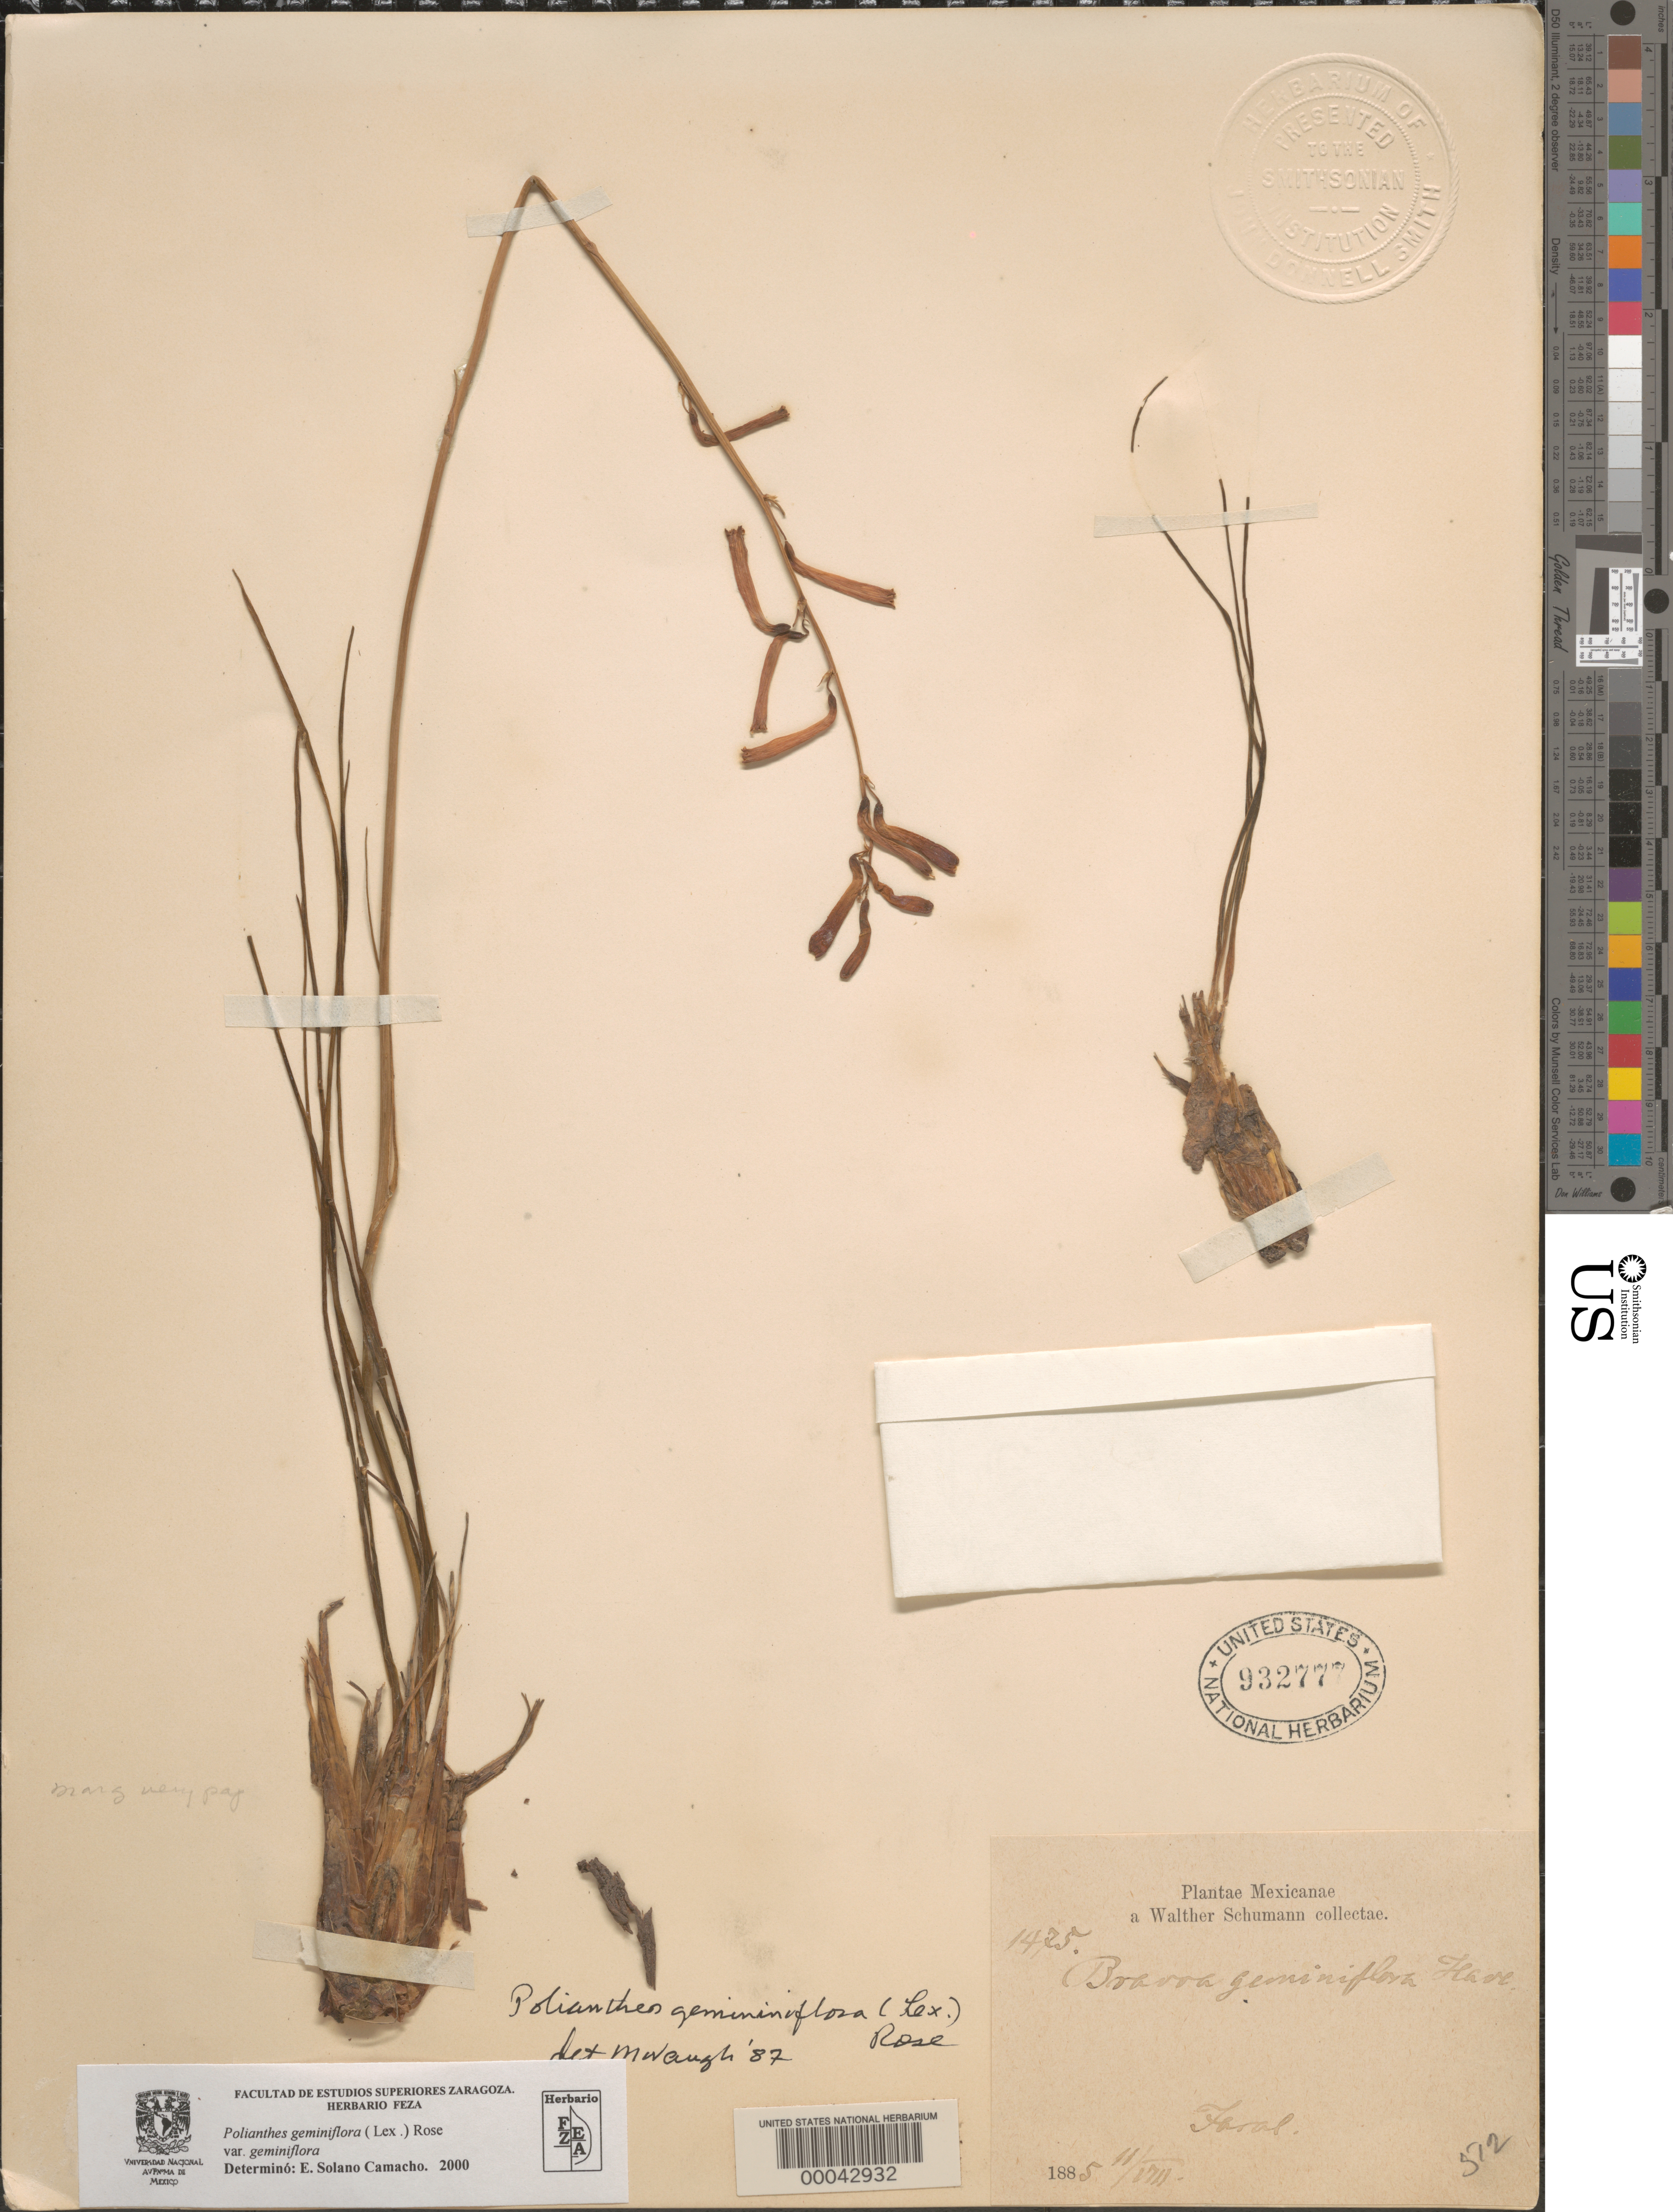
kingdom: Plantae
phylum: Tracheophyta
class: Liliopsida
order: Asparagales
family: Asparagaceae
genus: Polianthes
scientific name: Polianthes geminiflora var. geminiflora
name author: (Lex.) Rose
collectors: W. Schumann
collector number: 1475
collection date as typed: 1885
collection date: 1885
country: Mexico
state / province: México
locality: Jaral.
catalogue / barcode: US 932777